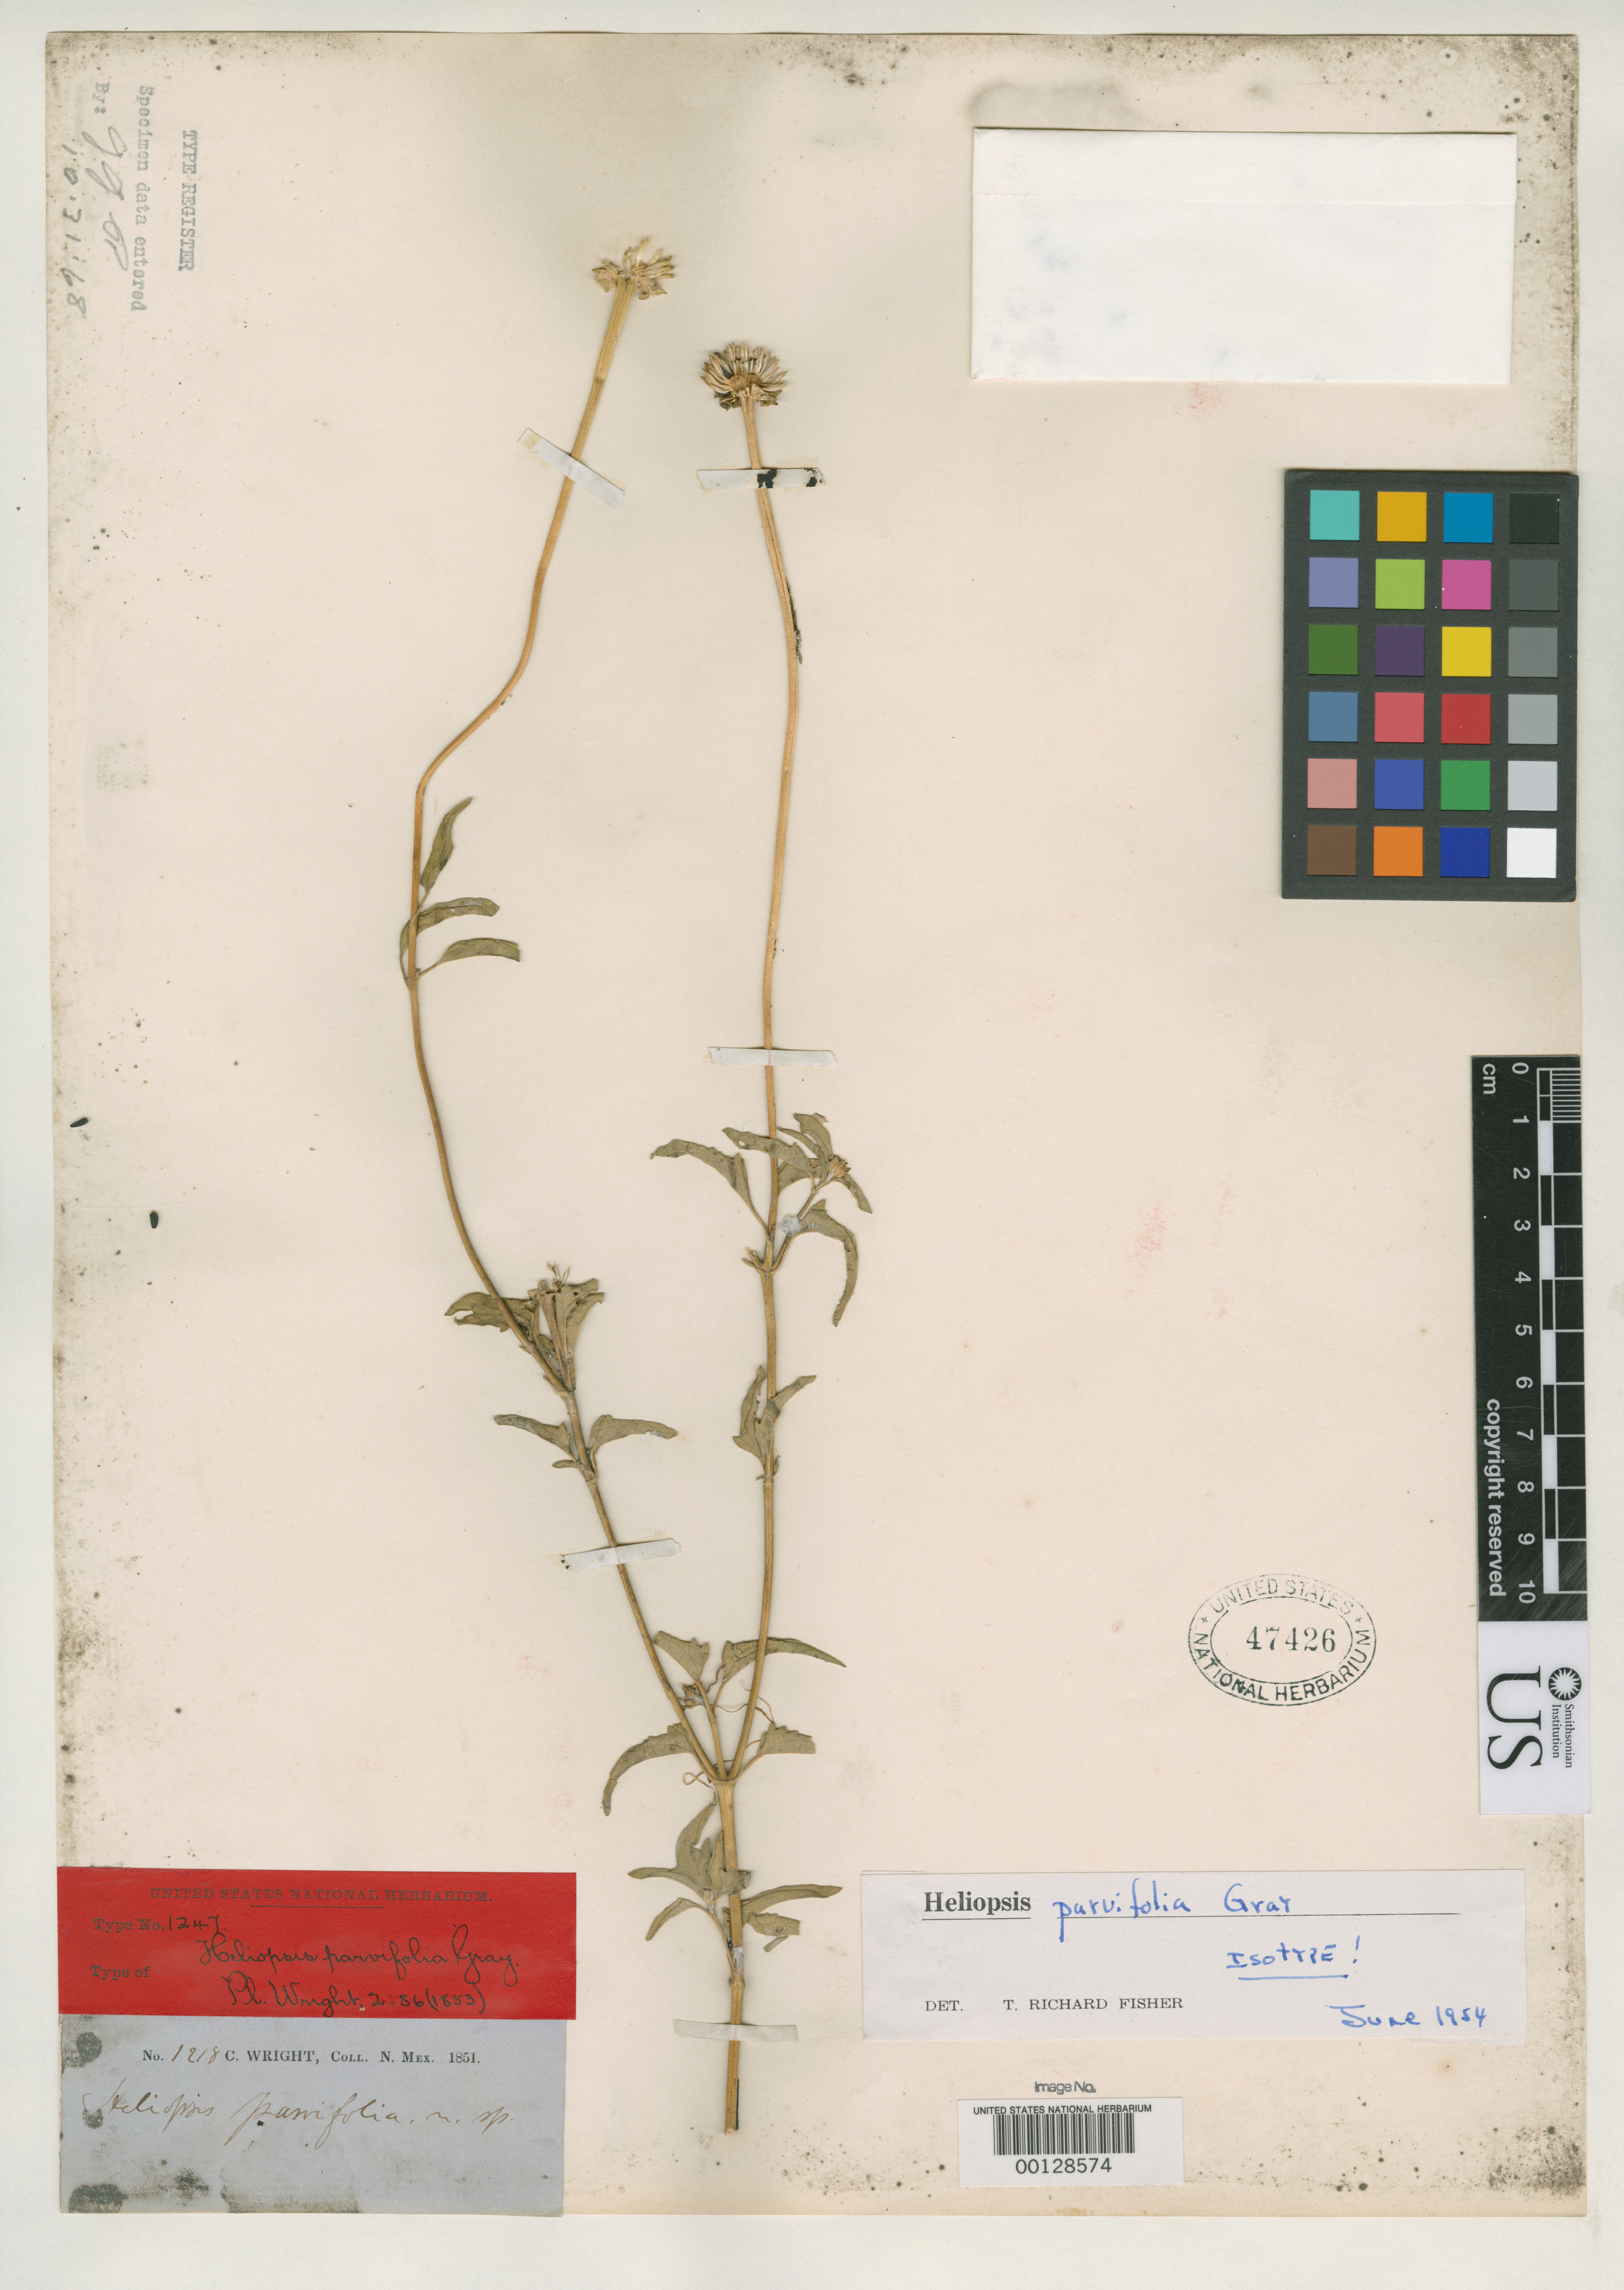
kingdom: Plantae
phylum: Tracheophyta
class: Magnoliopsida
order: Asterales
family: Asteraceae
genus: Heliopsis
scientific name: Heliopsis parvifolia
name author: A. Gray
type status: Isotype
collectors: C. Wright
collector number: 1218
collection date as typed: Sep 1851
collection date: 1851-09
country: Mexico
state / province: Sonora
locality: Between Barbocomori and Santa Cruz.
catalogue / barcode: US 47426